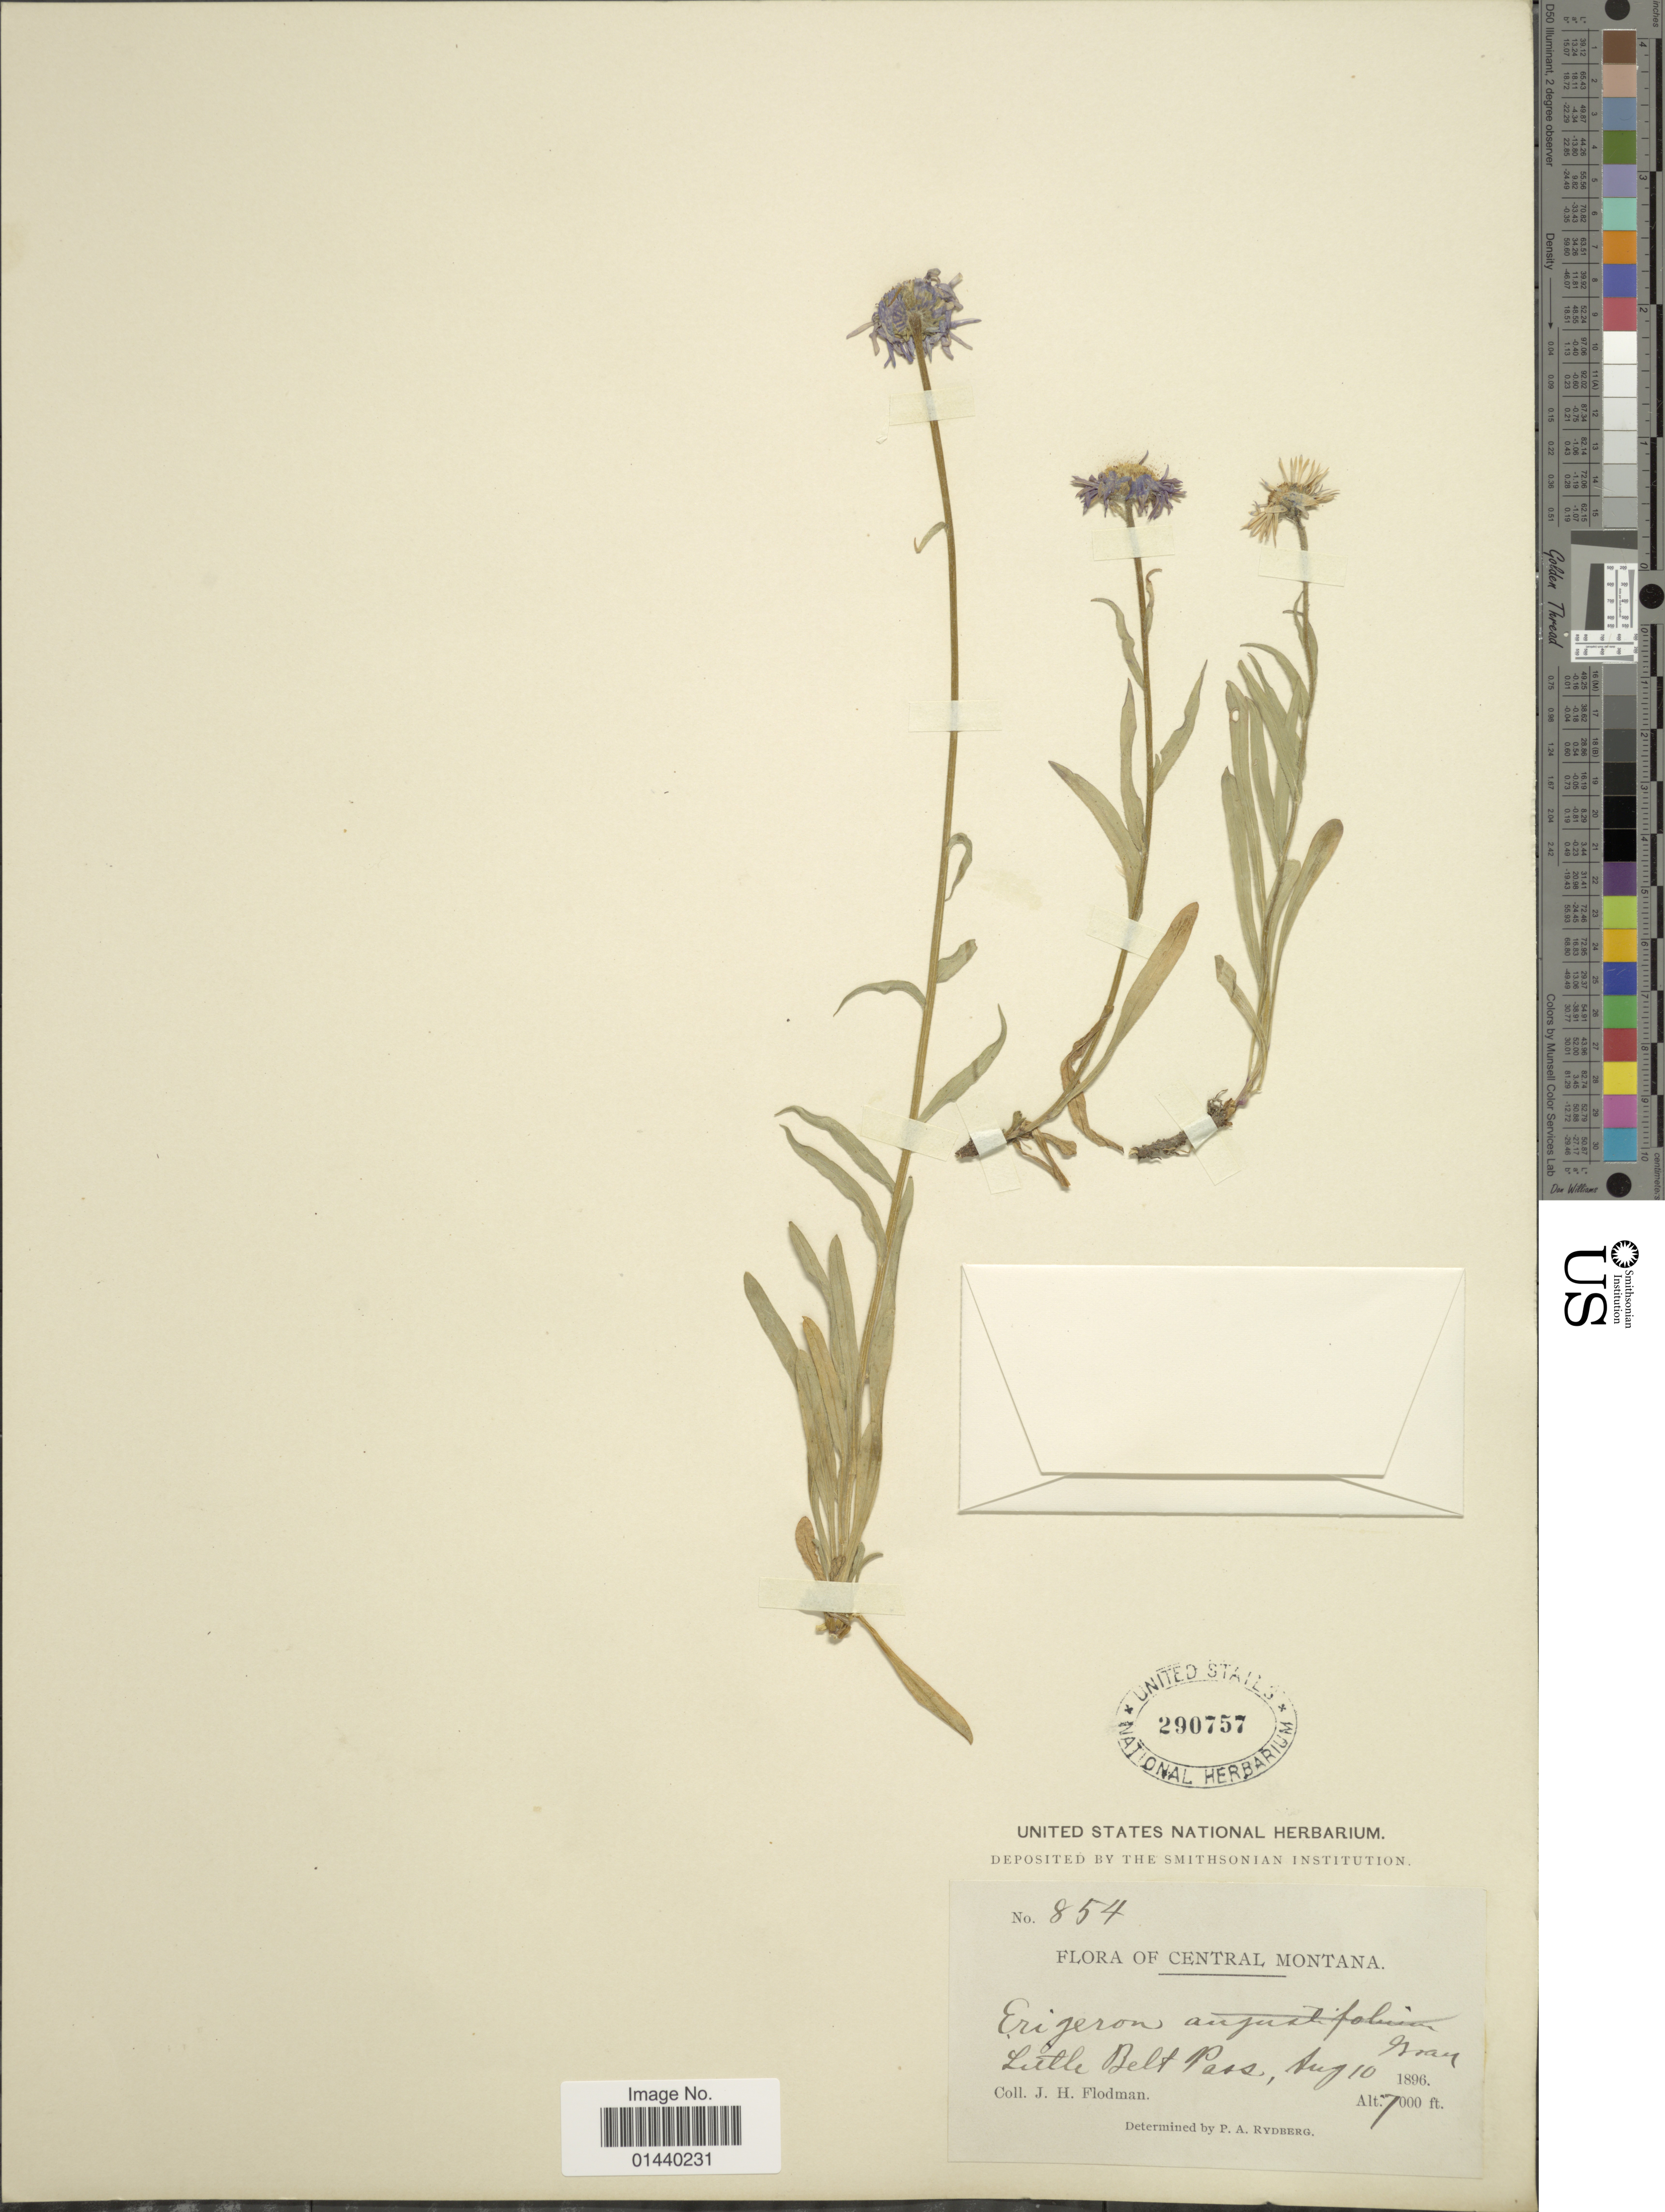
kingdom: Plantae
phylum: Tracheophyta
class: Magnoliopsida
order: Asterales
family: Asteraceae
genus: Erigeron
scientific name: Erigeron salsuginosus var. angustifolius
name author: A. Gray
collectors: J. Flodman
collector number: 854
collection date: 1896-08-10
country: United States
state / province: Montana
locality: Central Montana. Little Belt Pass.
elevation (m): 2134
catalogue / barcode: US 290757